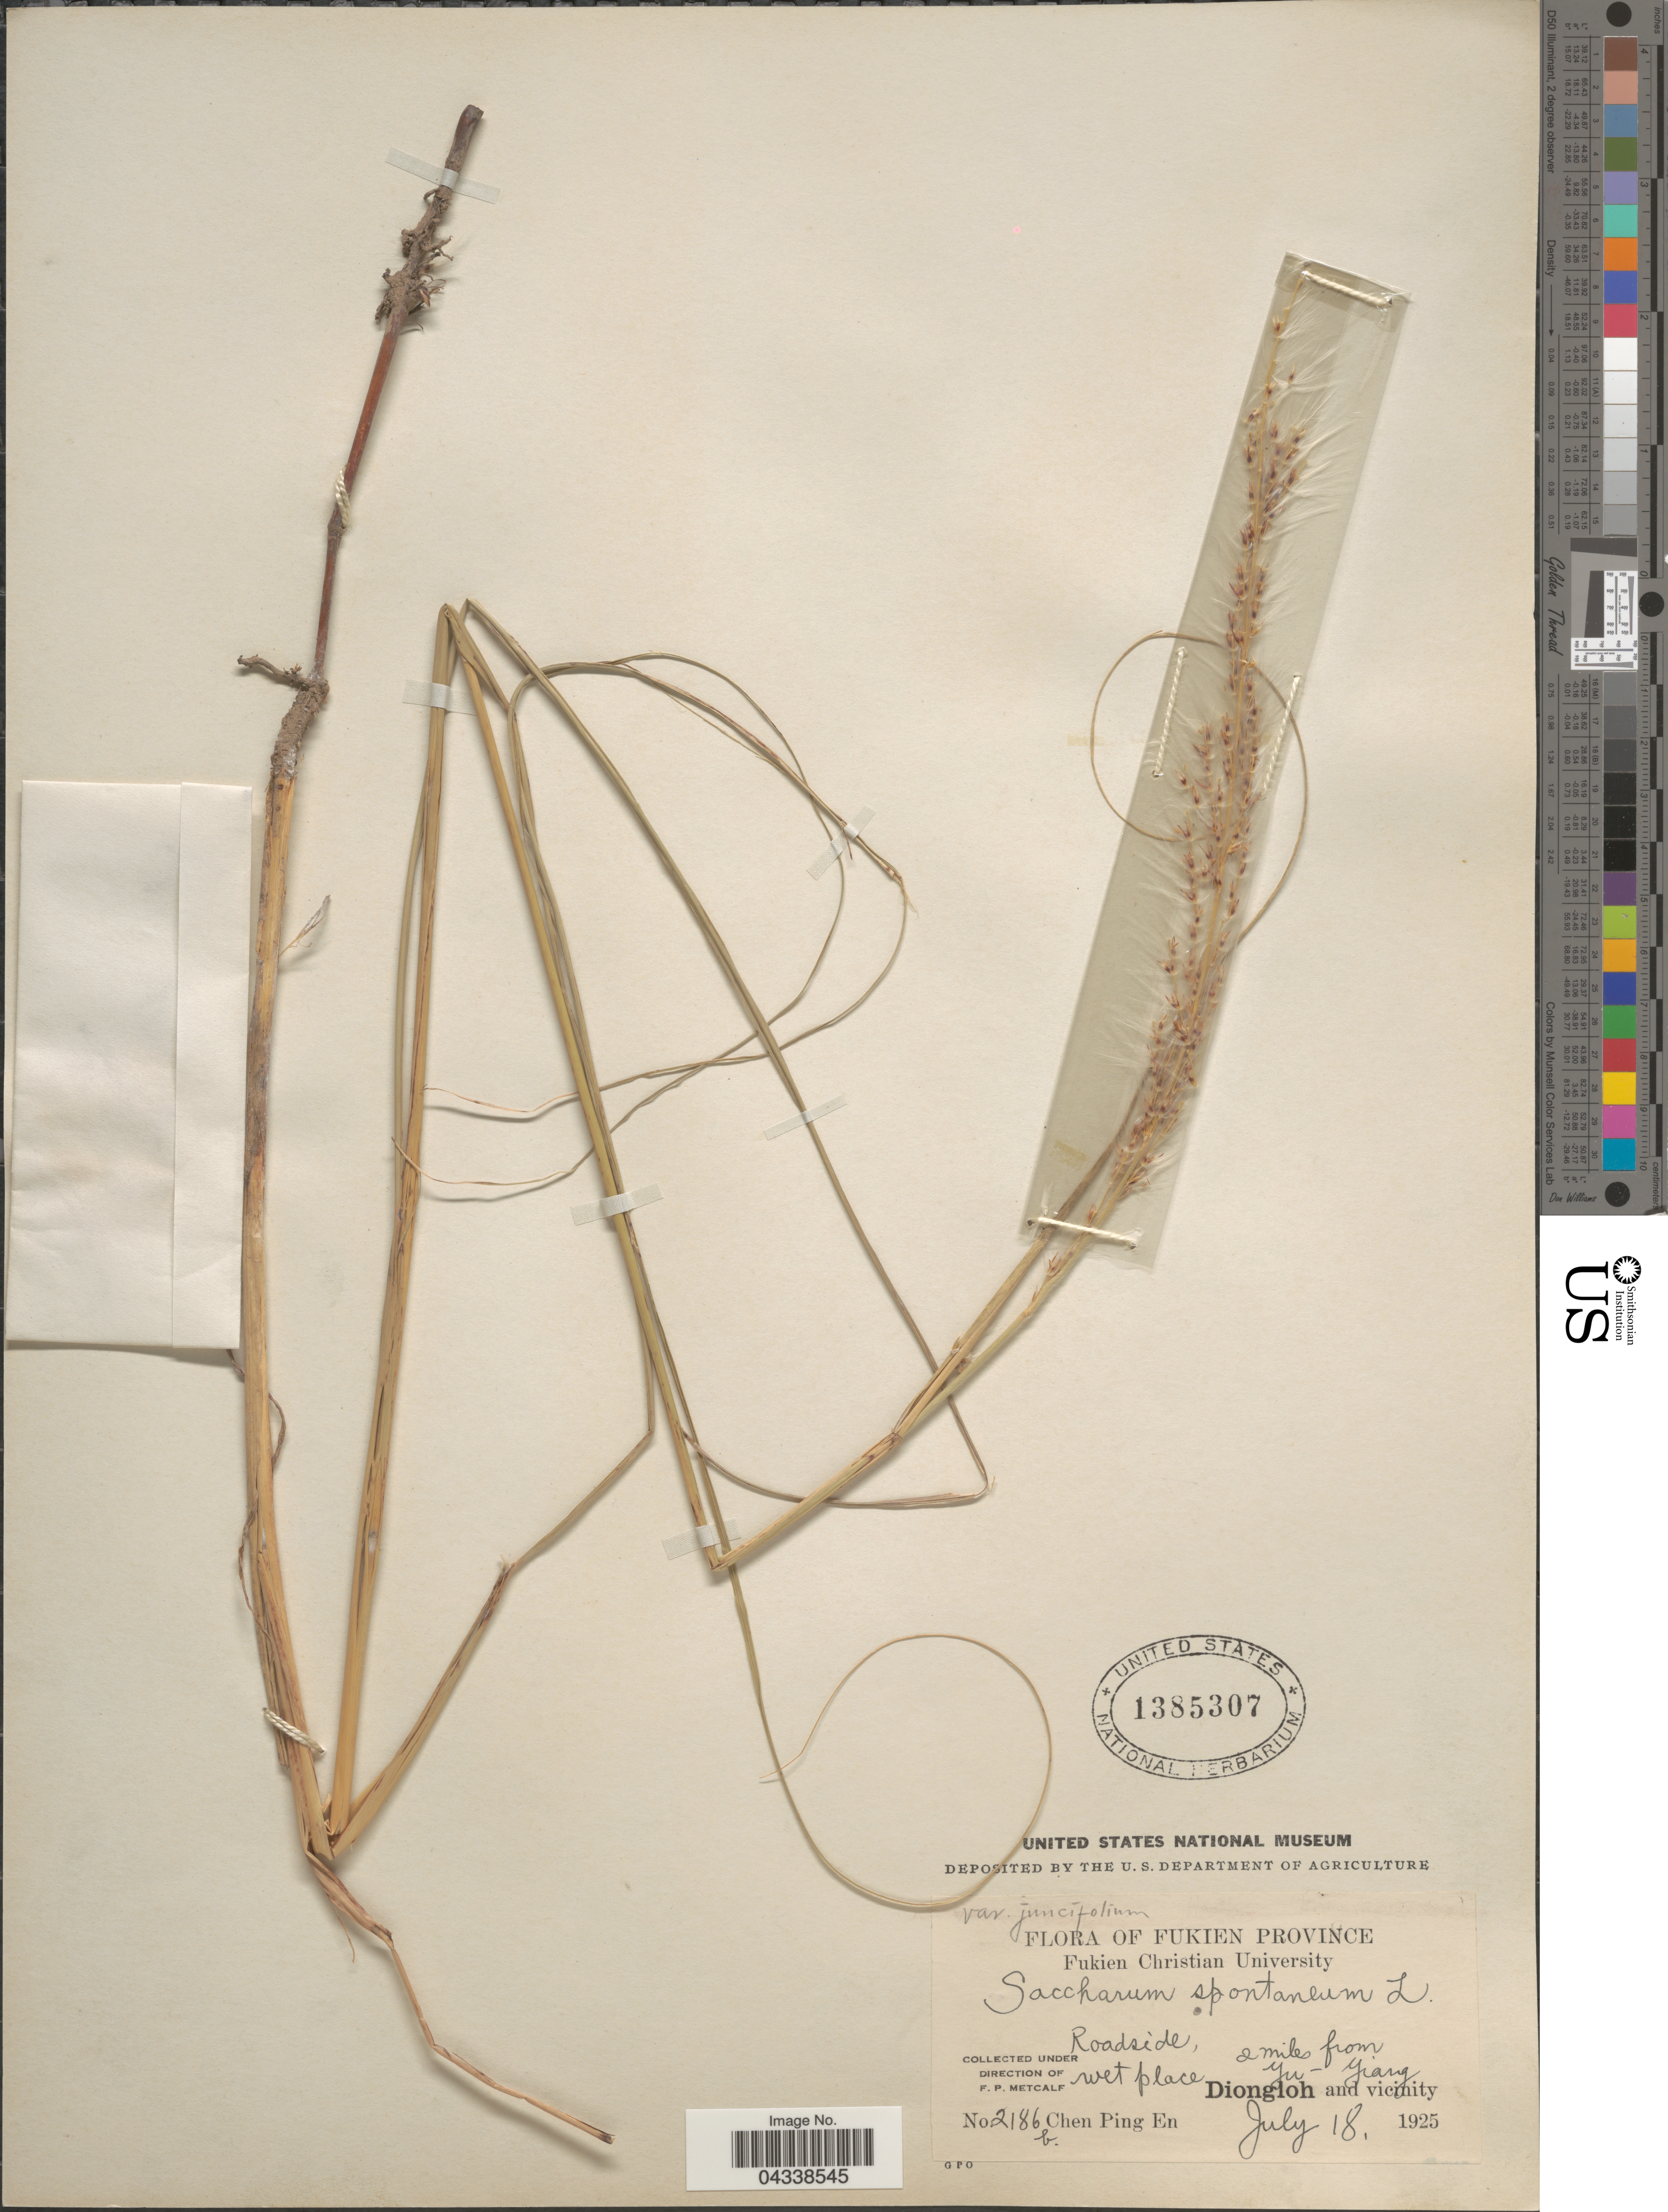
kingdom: Plantae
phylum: Tracheophyta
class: Liliopsida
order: Poales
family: Poaceae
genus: Saccharum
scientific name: Saccharum spontaneum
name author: L.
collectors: C. Ping En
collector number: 2186b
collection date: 1925-07-18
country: China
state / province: Fujian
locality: Fukien Province. Roadside, 2 miles from Yu-Yiang. Diongloh and vicinity.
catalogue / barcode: US 1385307